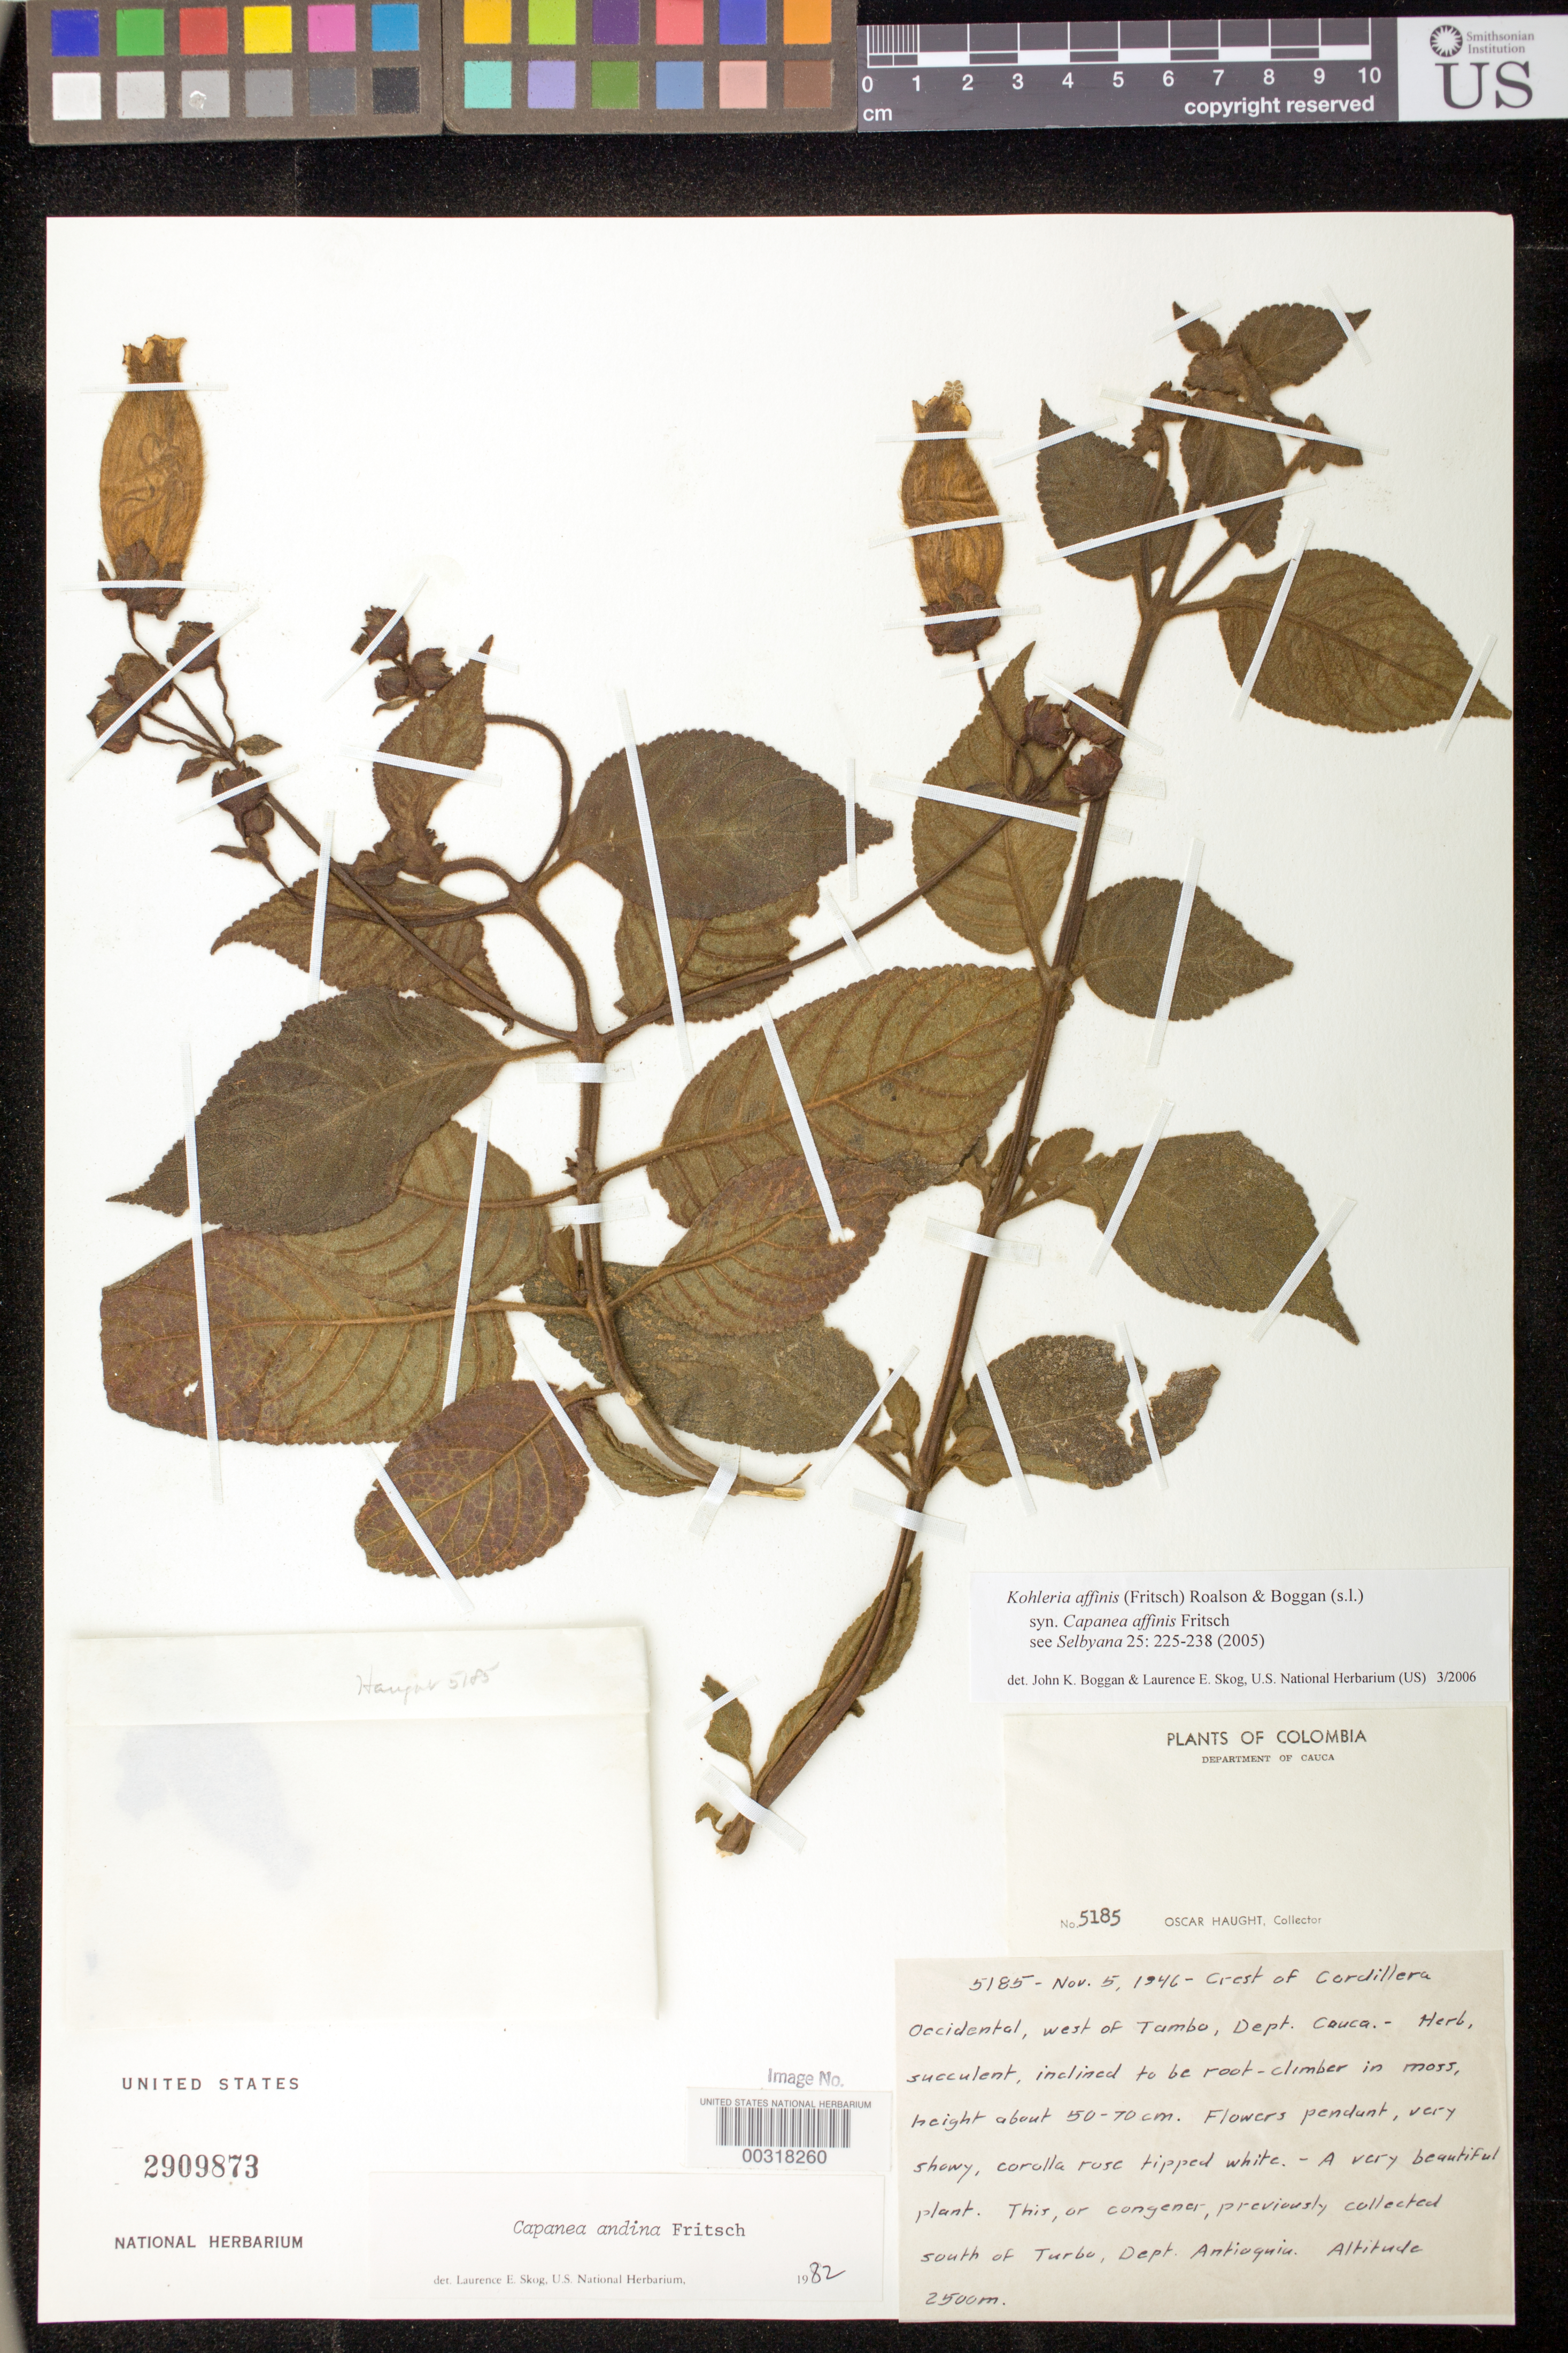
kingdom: Plantae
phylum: Tracheophyta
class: Magnoliopsida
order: Lamiales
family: Gesneriaceae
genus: Kohleria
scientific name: Kohleria affinis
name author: (Fritsch) Roalson & Boggan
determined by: Boggan, J. K.; Skog, L. E.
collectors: O. L. Haught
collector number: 5185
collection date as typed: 05 Nov 1946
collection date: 1946-11-05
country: Colombia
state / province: Cauca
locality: Crest of Cordillera Occidental, W of Tambo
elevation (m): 2500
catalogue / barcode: US 2909873